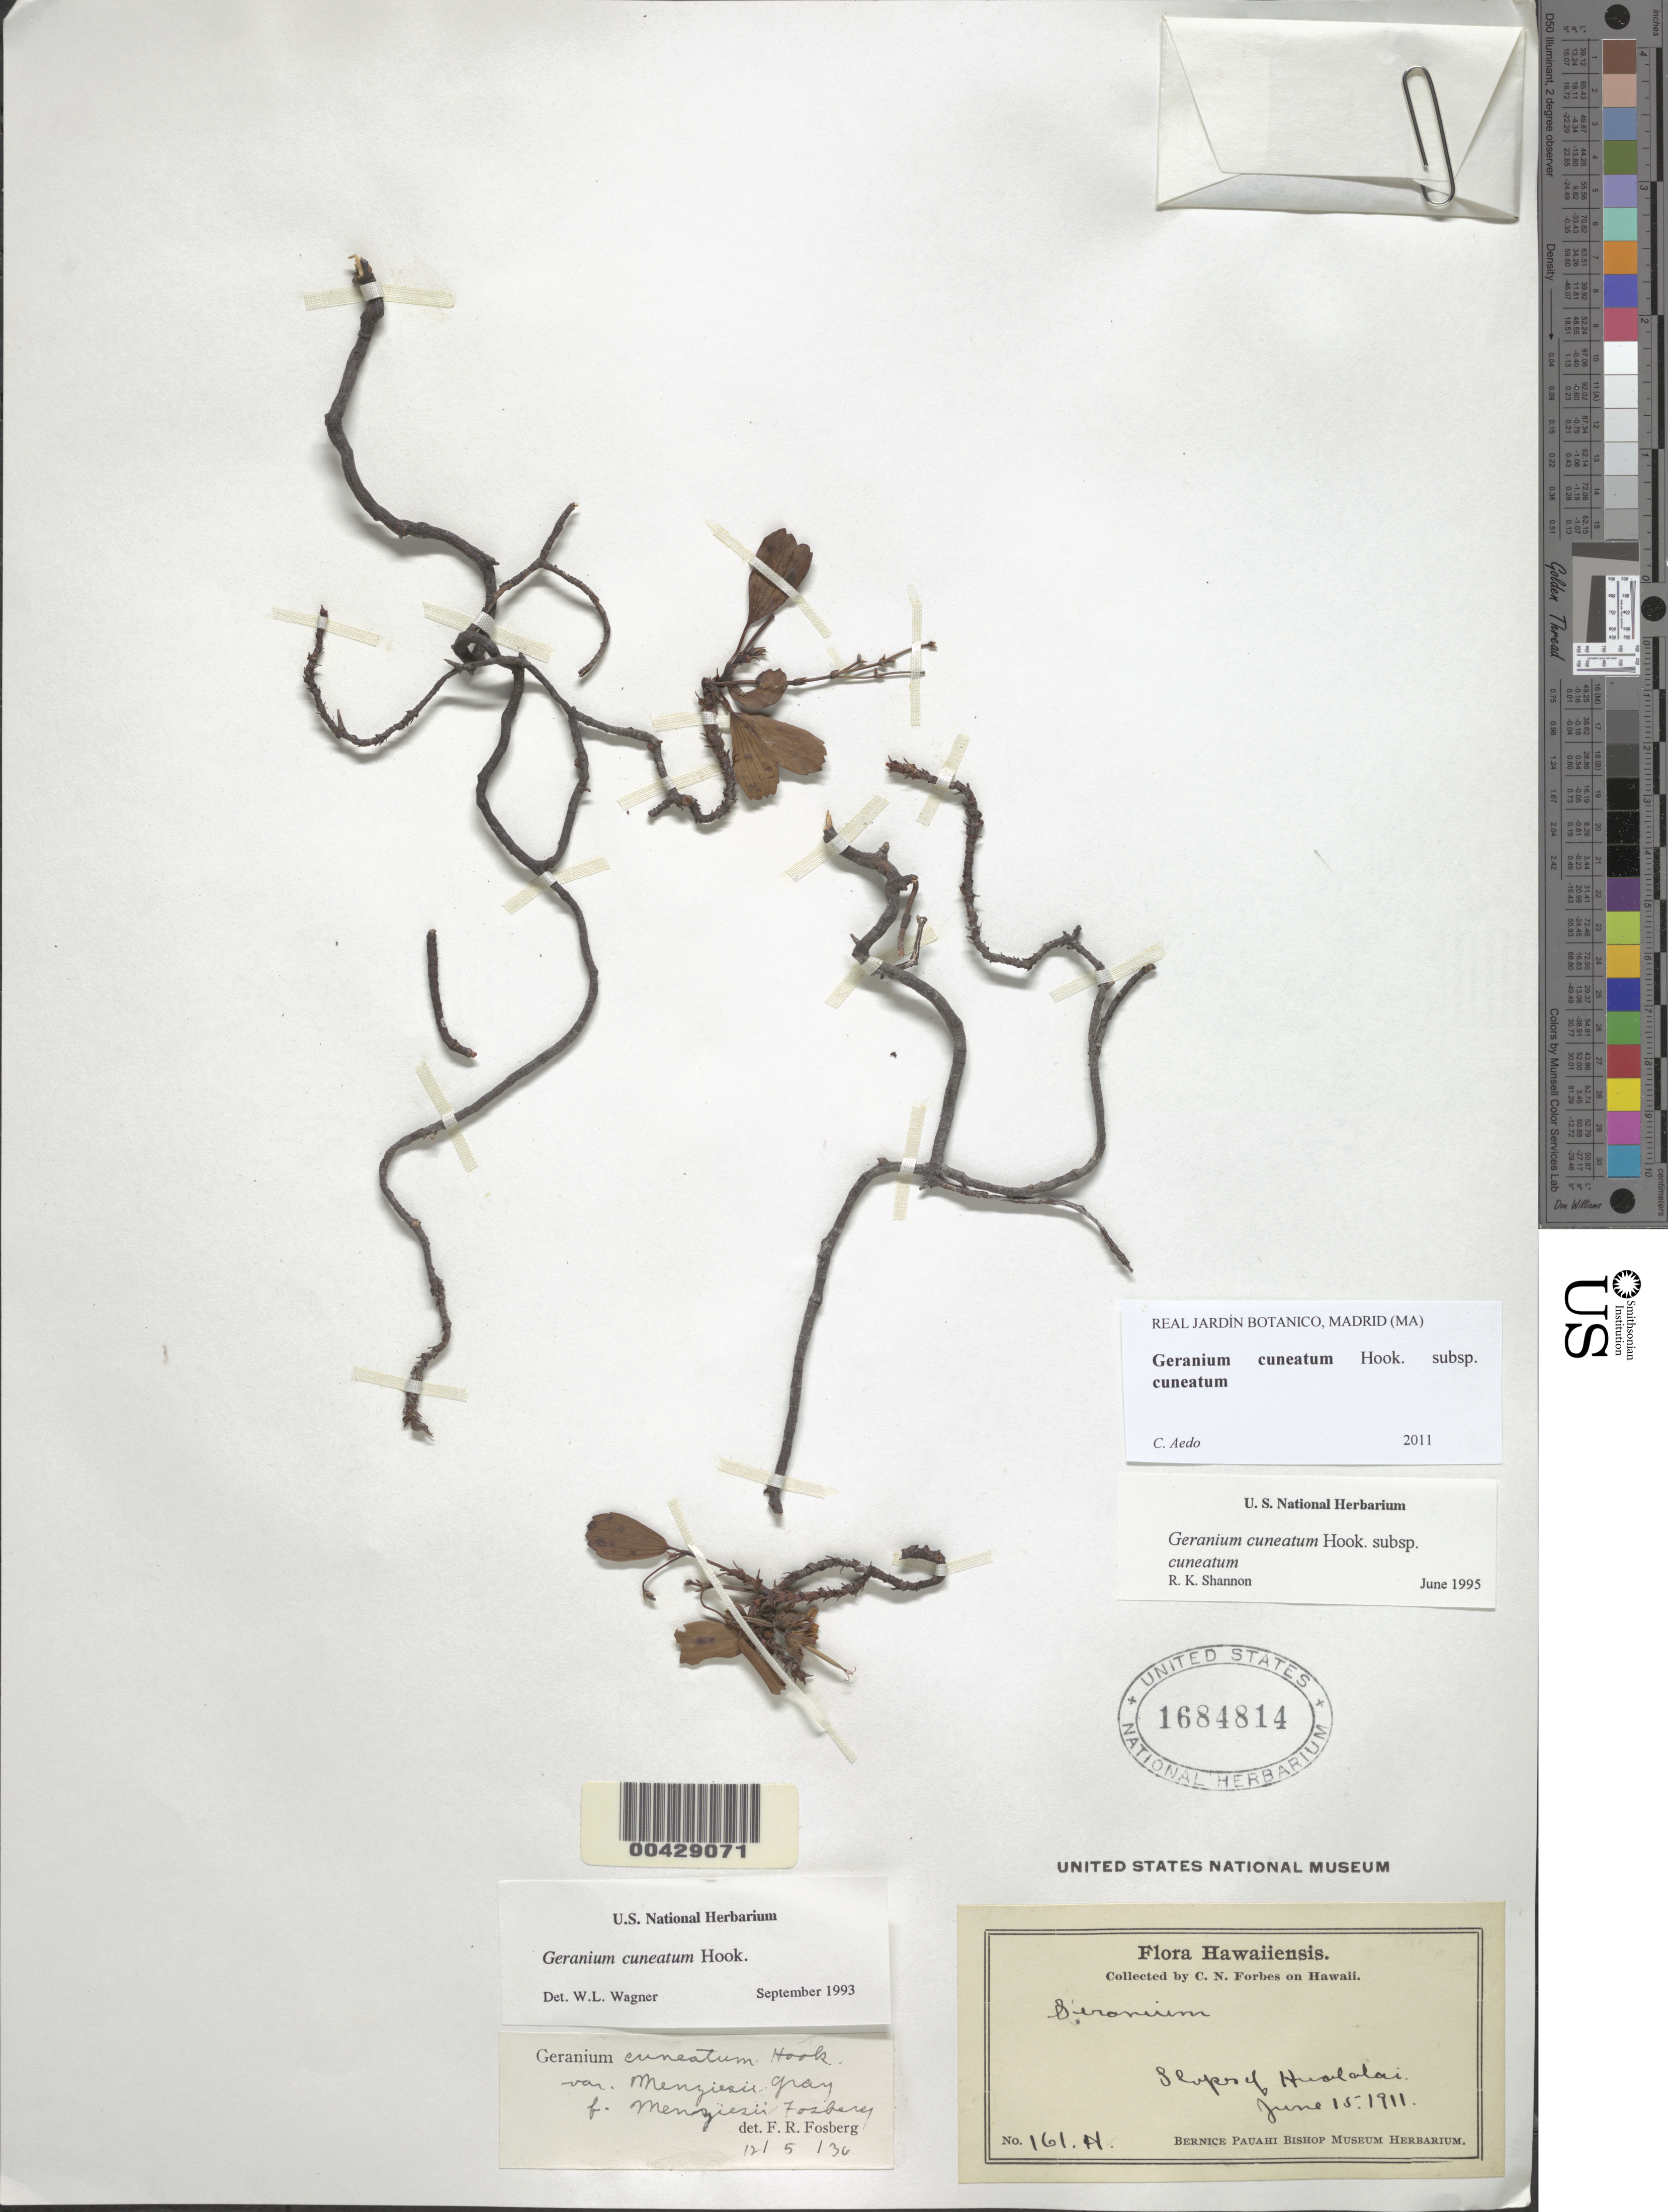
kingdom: Plantae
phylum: Tracheophyta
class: Magnoliopsida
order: Geraniales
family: Geraniaceae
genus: Geranium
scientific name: Geranium cuneatum subsp. cuneatum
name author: Hook.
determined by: Aedo, C.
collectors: C. N. Forbes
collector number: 161.H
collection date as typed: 15 Jun 1911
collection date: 1911-06-15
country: United States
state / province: Hawaii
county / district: Hawaii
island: Hawaii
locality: Slopes of Hualalai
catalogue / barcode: US 1684814